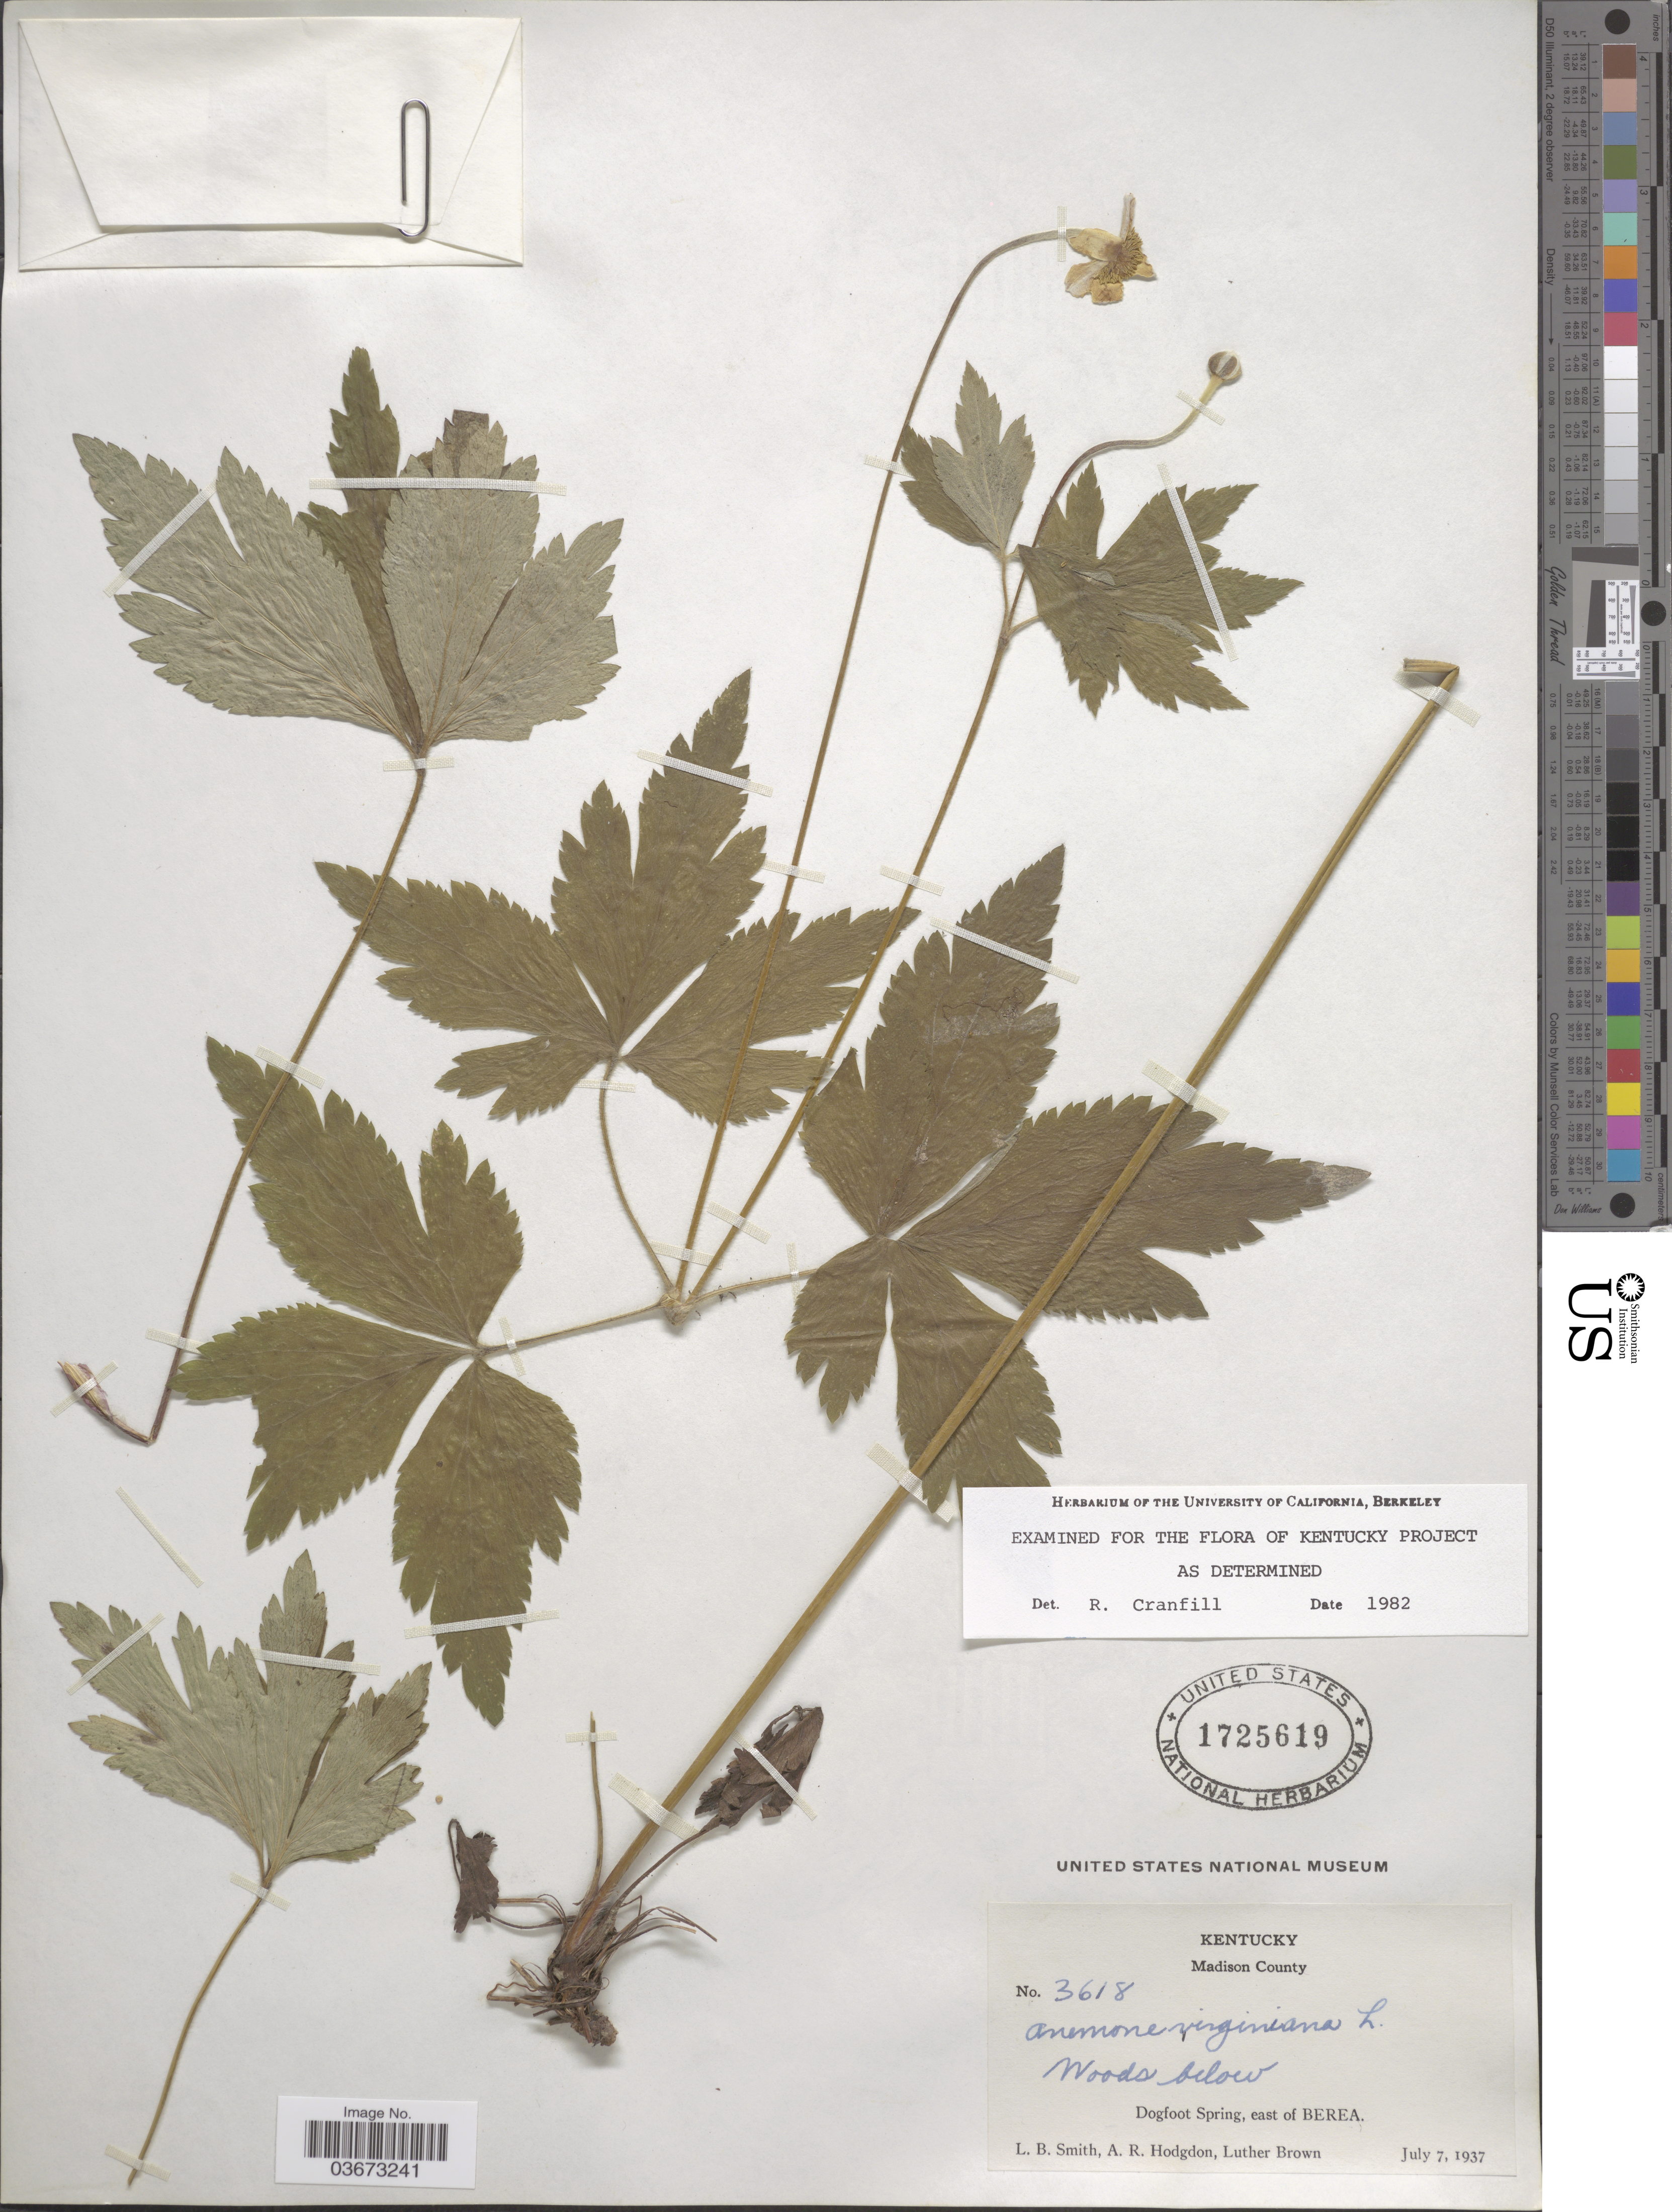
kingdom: Plantae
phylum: Tracheophyta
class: Magnoliopsida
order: Ranunculales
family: Ranunculaceae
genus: Anemone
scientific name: Anemone virginiana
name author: L.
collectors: L. Smith, A. R. Hodgdon & L. Brown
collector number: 3618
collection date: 1937-07-07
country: United States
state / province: Kentucky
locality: Madison County. Woods below Dogfoot Spring, east of Berea.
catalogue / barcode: US 1725619